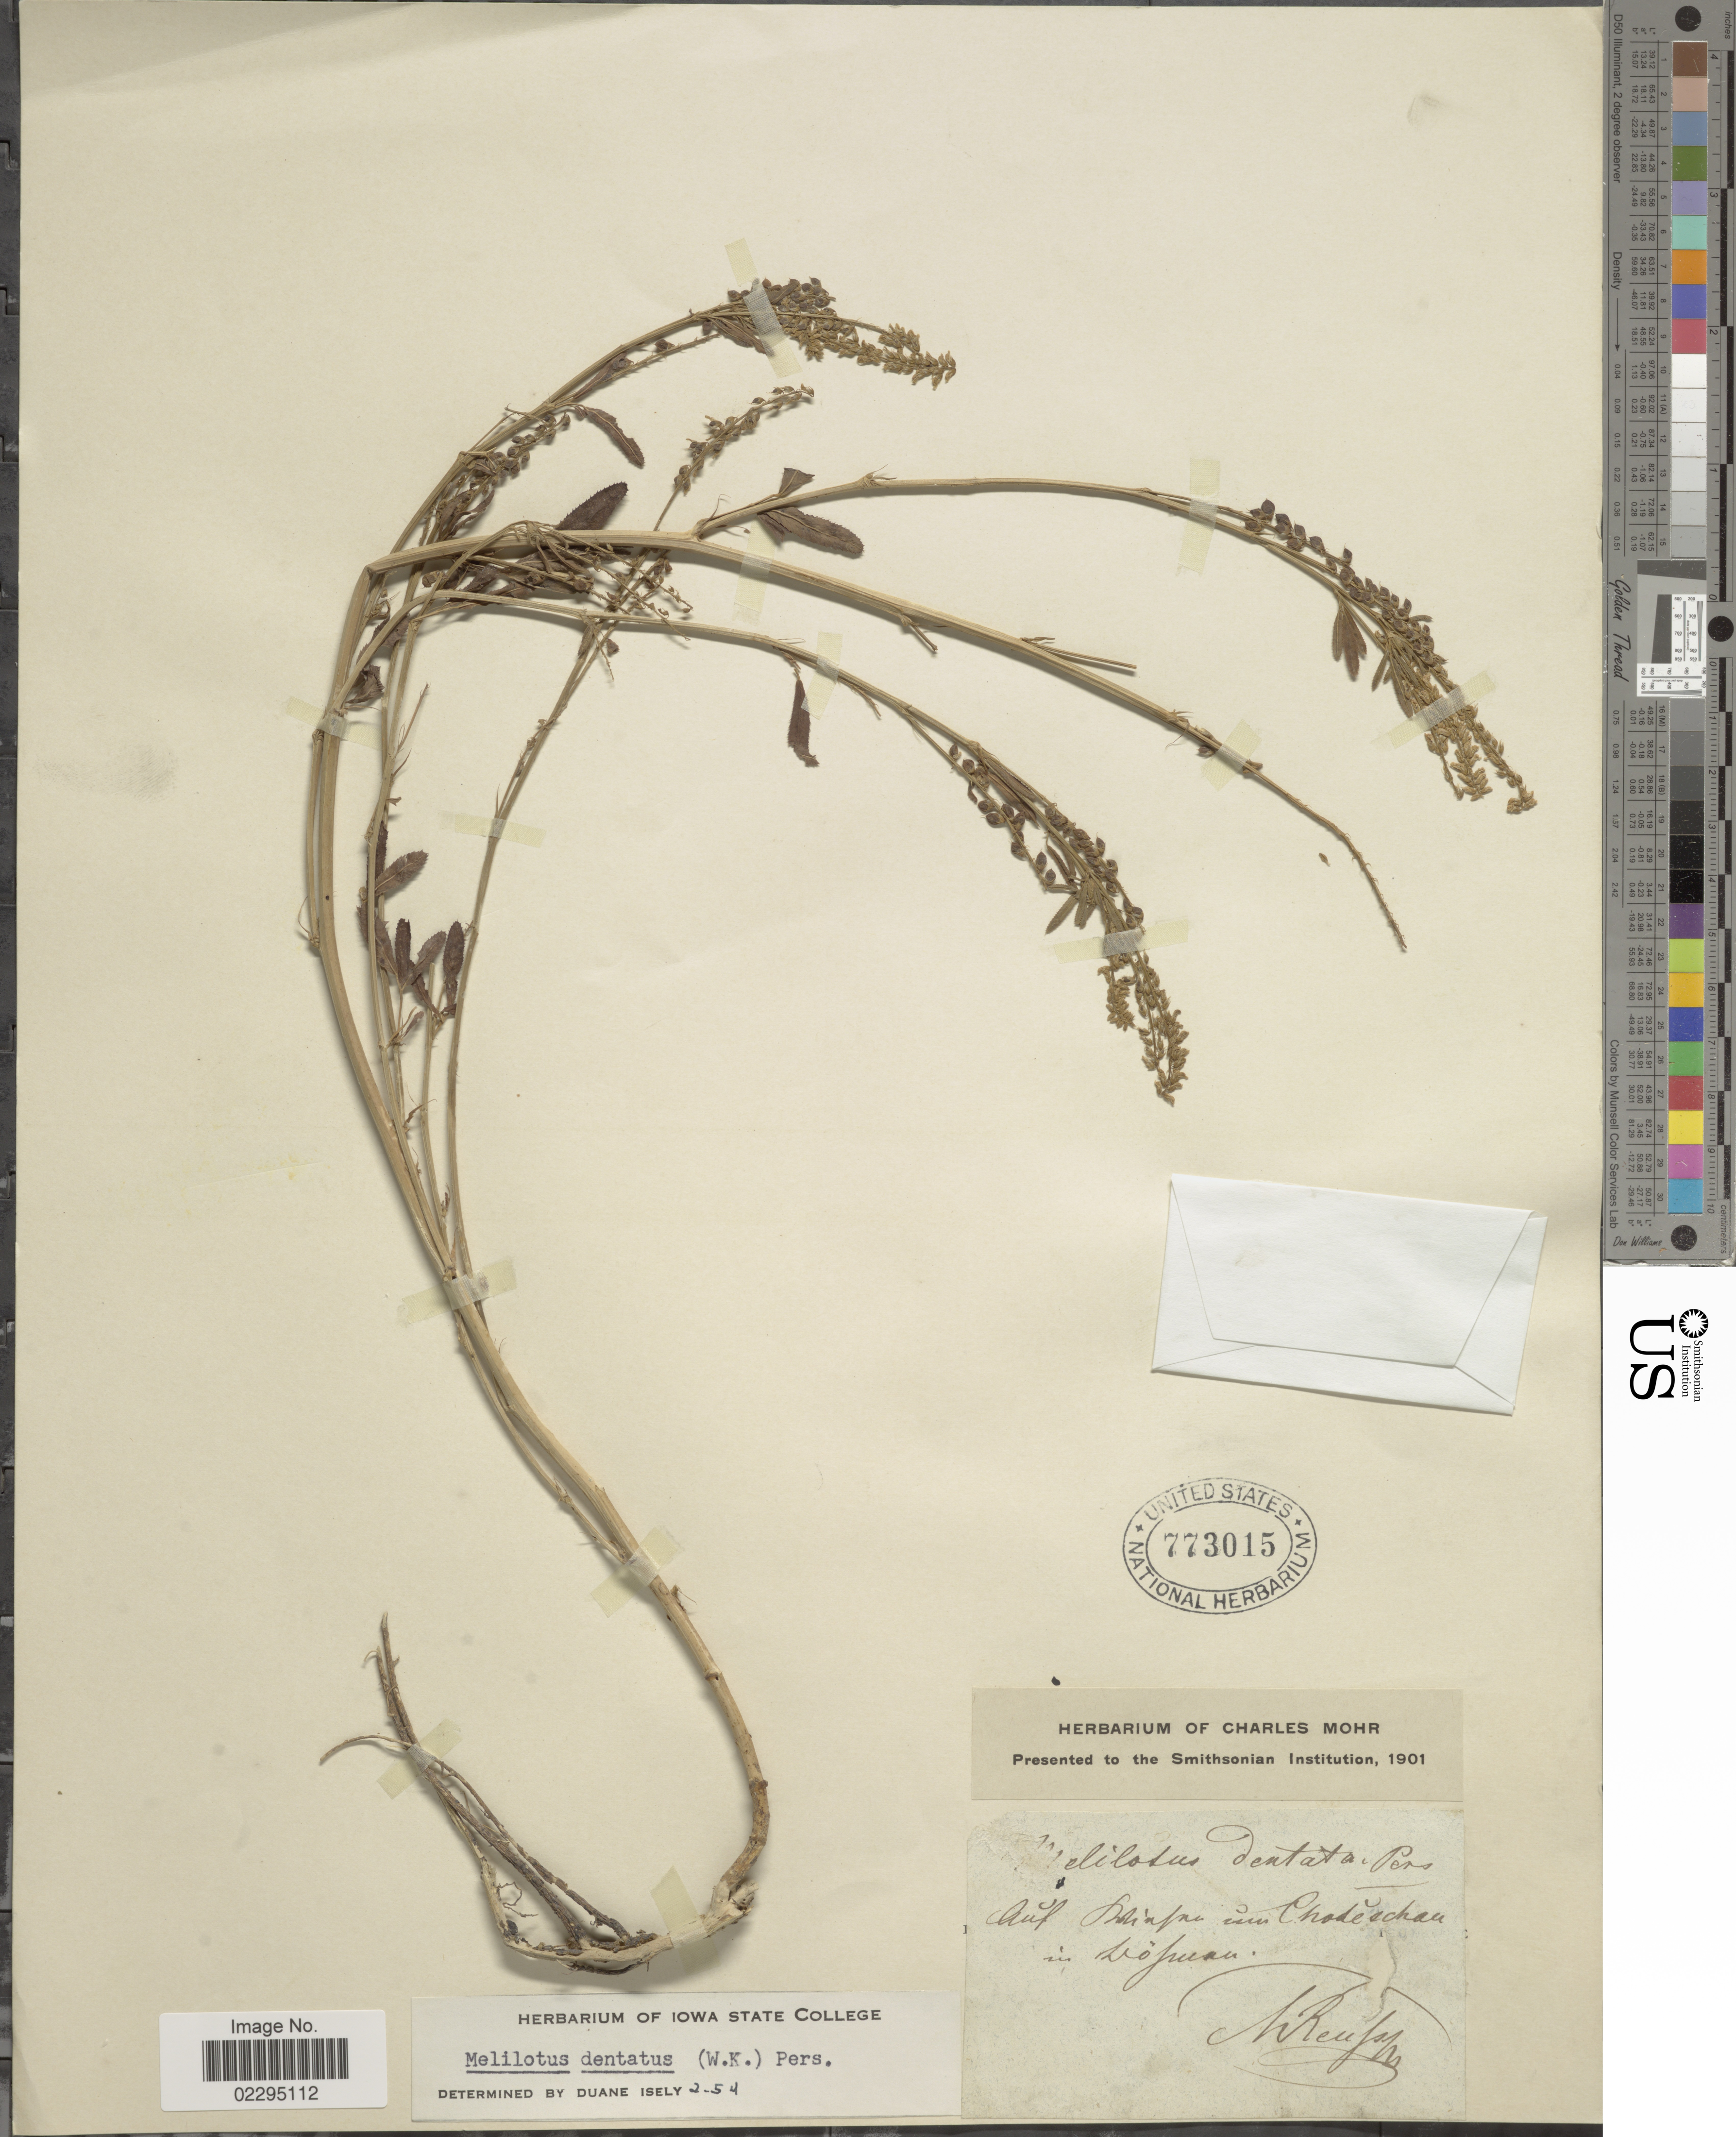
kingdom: Plantae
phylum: Tracheophyta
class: Magnoliopsida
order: Fabales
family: Fabaceae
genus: Melilotus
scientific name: Melilotus dentatus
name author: (Waldst. & Kit.) Pers.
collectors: A. Reuss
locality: Auf [illegible text] um Chodeschau in Dofuan[interpreted].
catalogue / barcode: US 773015